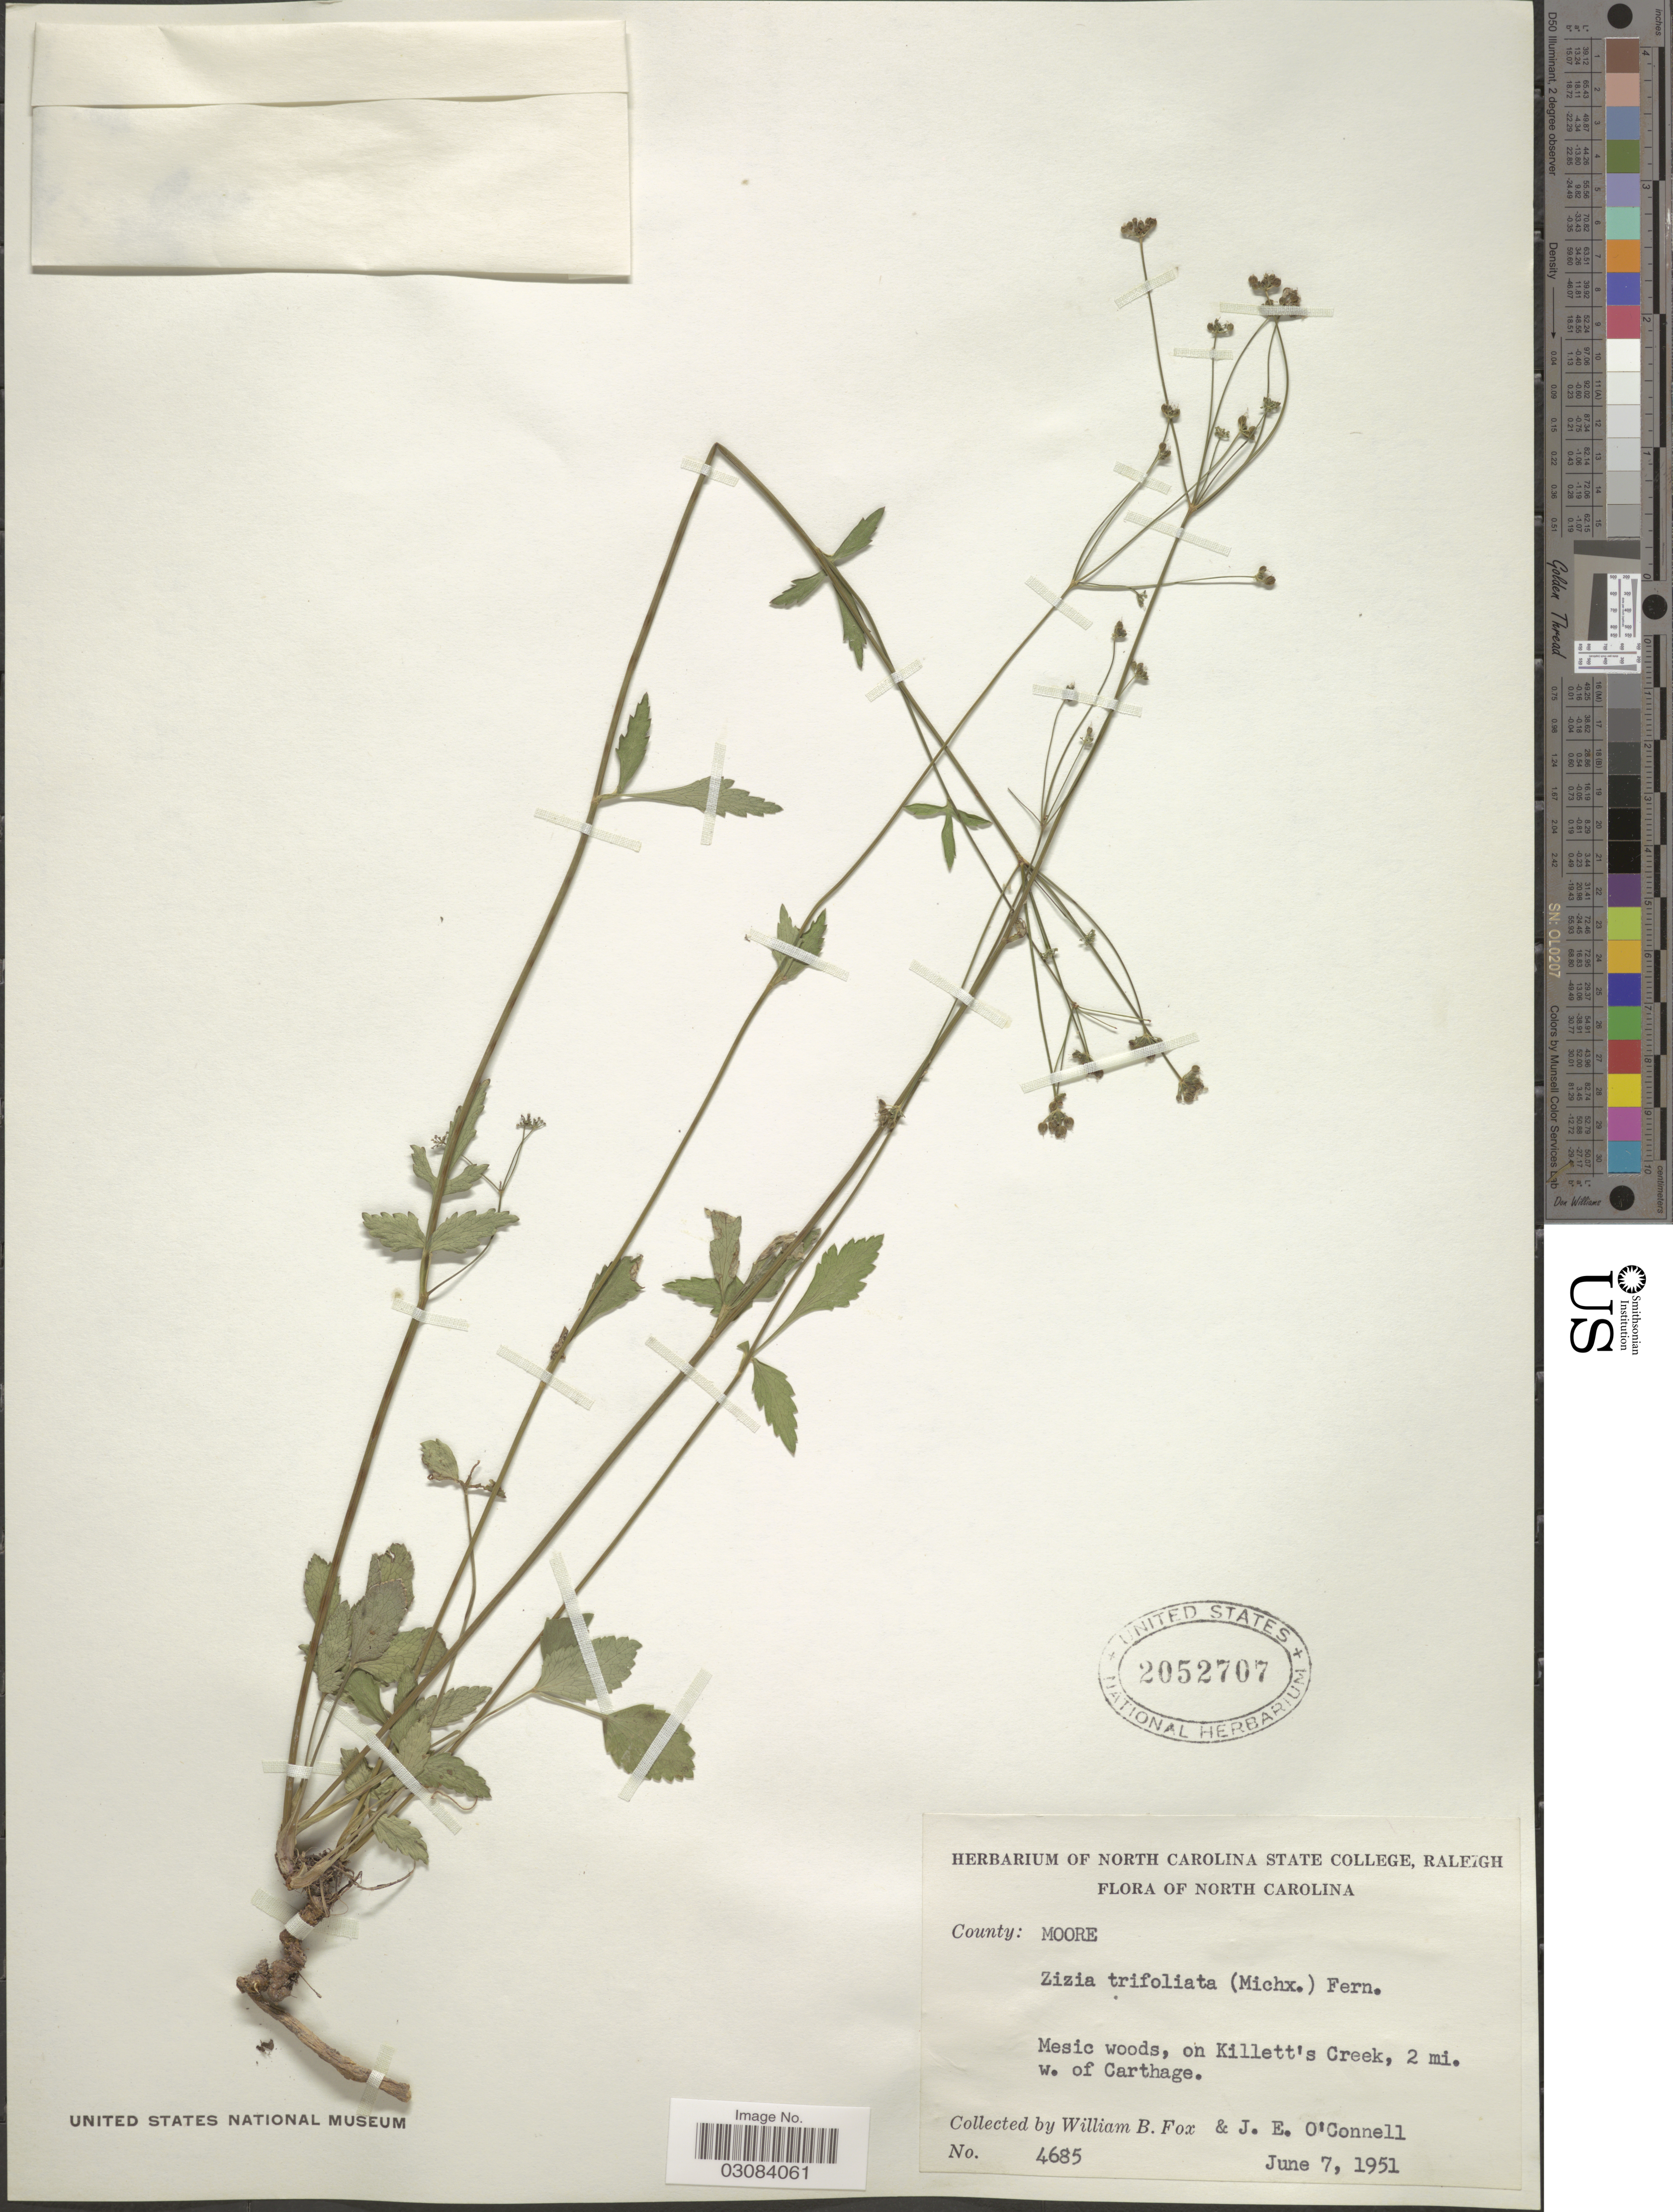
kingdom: Plantae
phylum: Tracheophyta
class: Magnoliopsida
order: Apiales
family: Apiaceae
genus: Zizia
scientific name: Zizia trifoliata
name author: (Michx.) Fernald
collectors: W. B. Fox & J. O'Connell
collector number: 4685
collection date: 1951-06-07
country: United States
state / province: North Carolina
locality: County: Moore. Mesic woods, on Killett's Creek, 2 mi. w. of Carthage.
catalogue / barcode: US 2052707